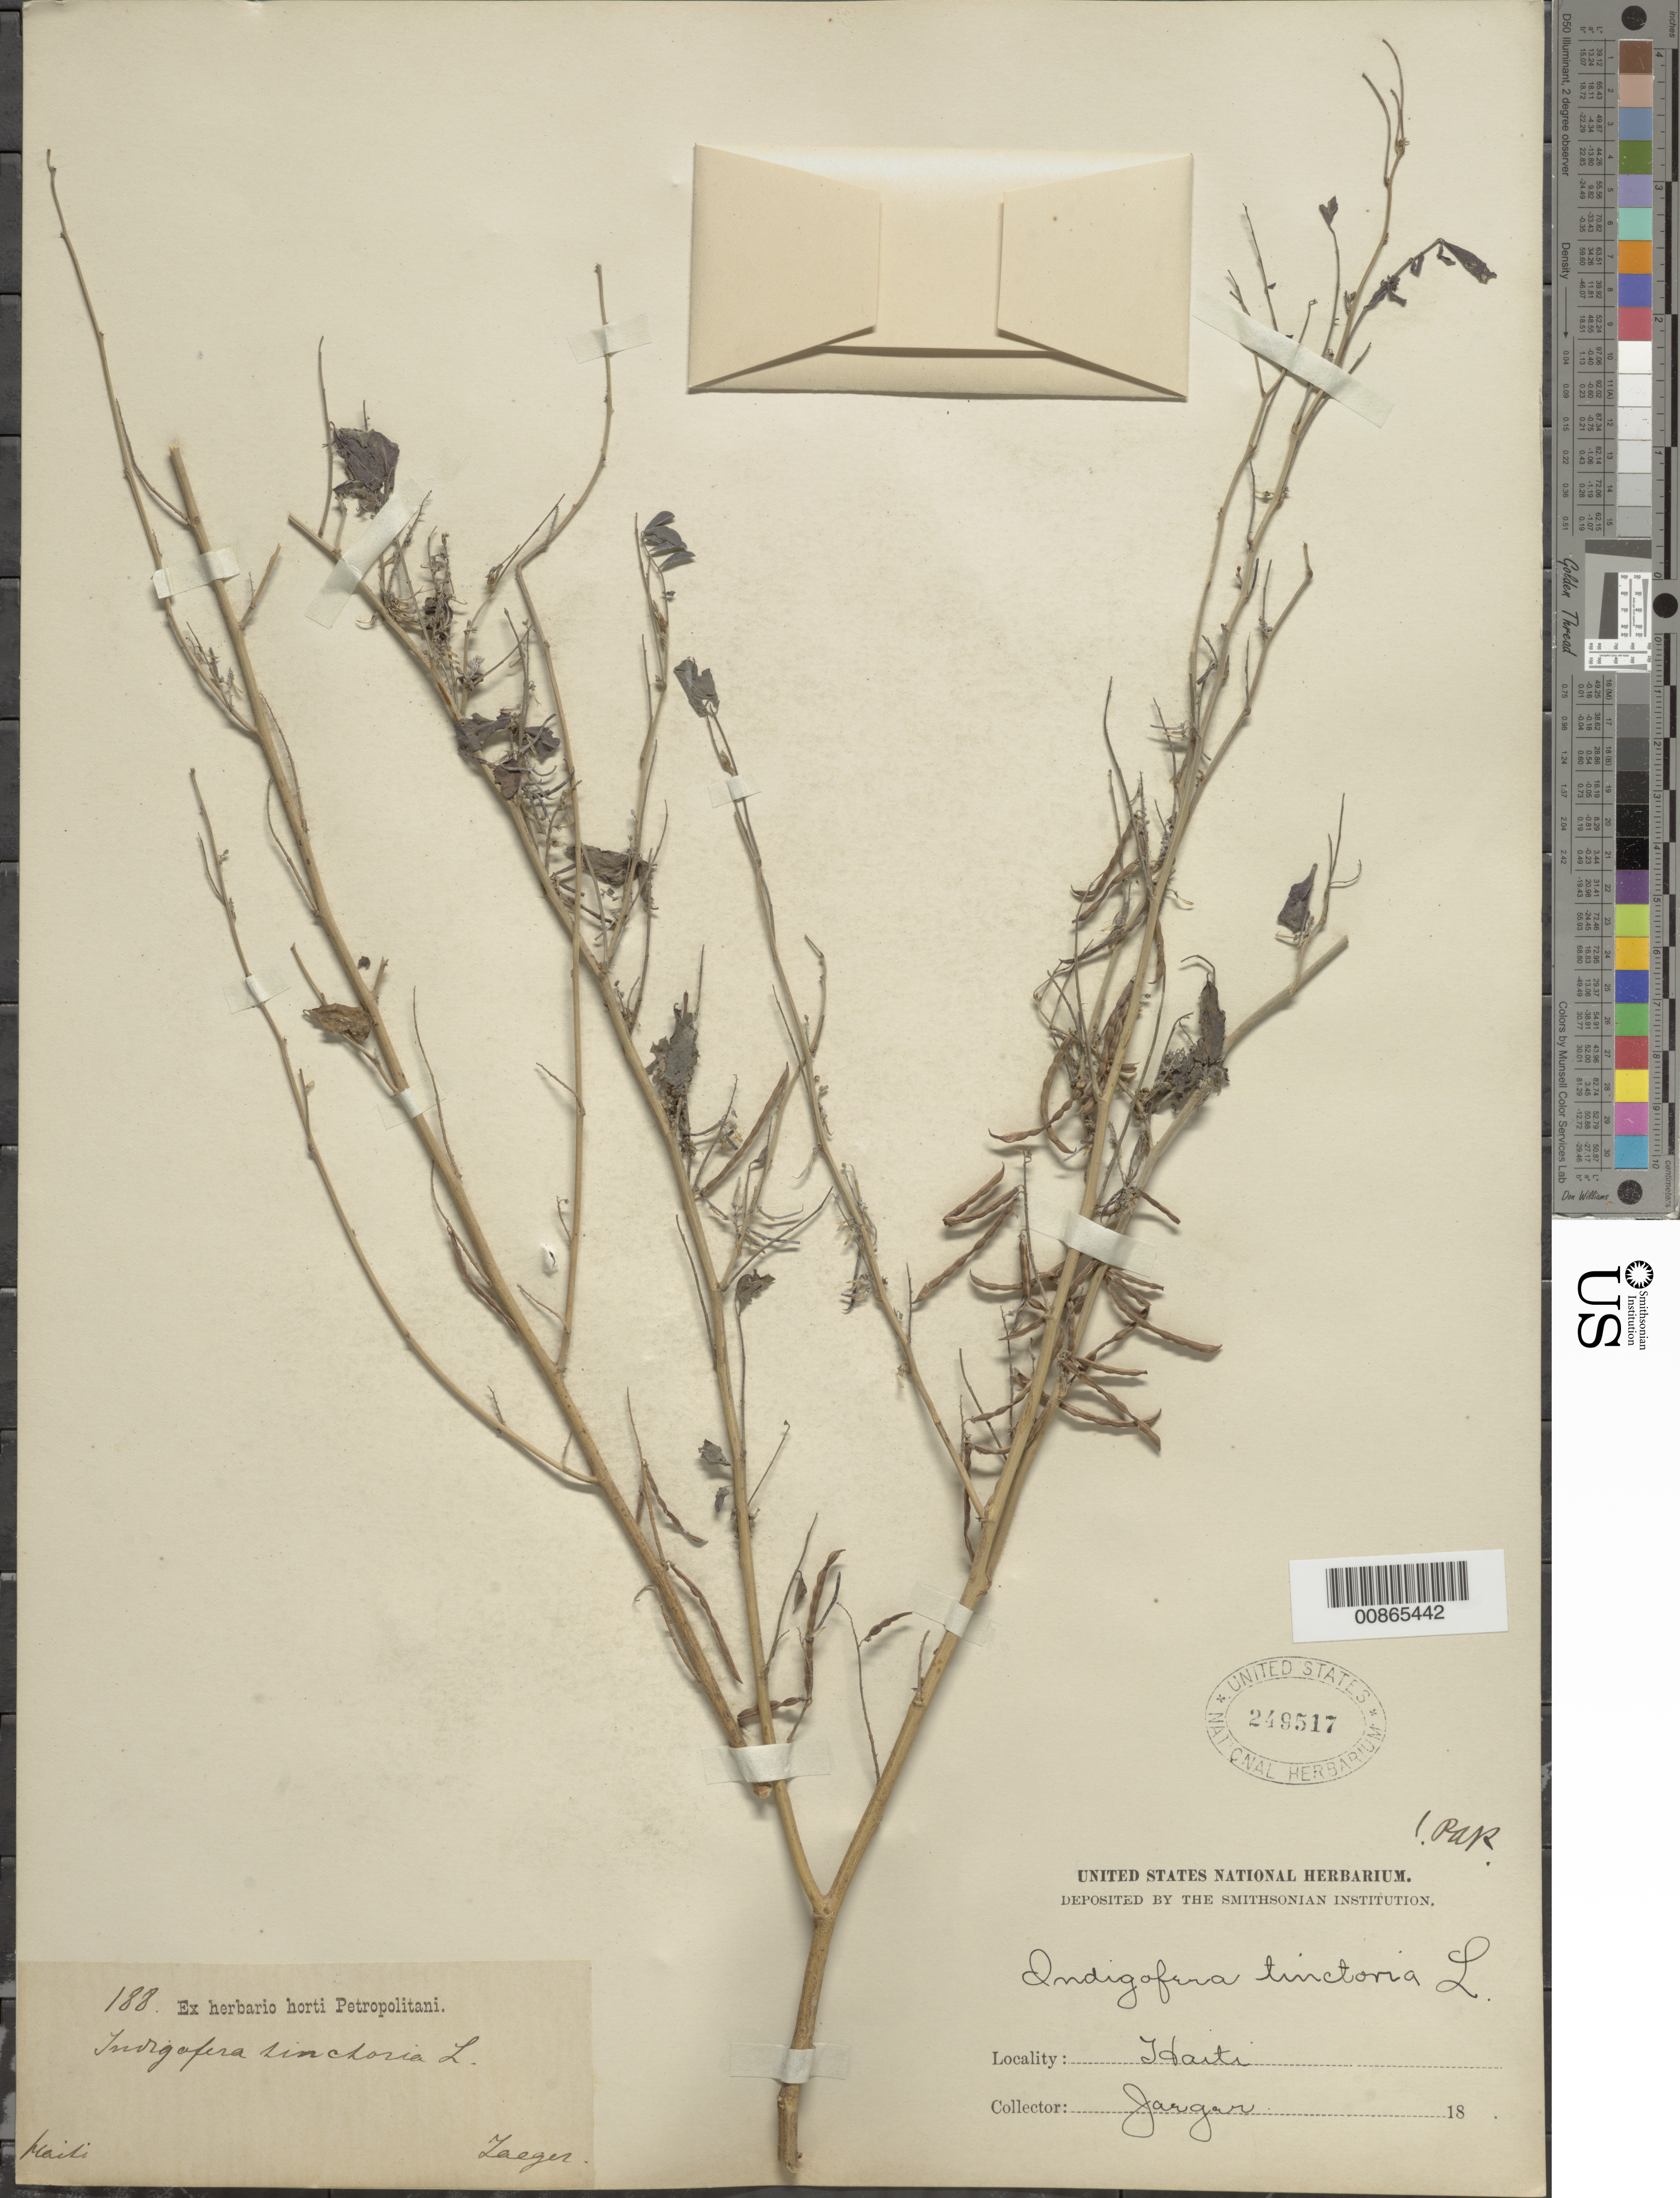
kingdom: Plantae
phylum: Tracheophyta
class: Magnoliopsida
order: Fabales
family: Fabaceae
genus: Indigofera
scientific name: Indigofera tinctoria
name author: L.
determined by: Rydberg, P. A.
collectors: -. Jaeger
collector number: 188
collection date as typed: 18--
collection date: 1800/1899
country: Haiti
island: Hispaniola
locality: Haiti.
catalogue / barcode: US 249517